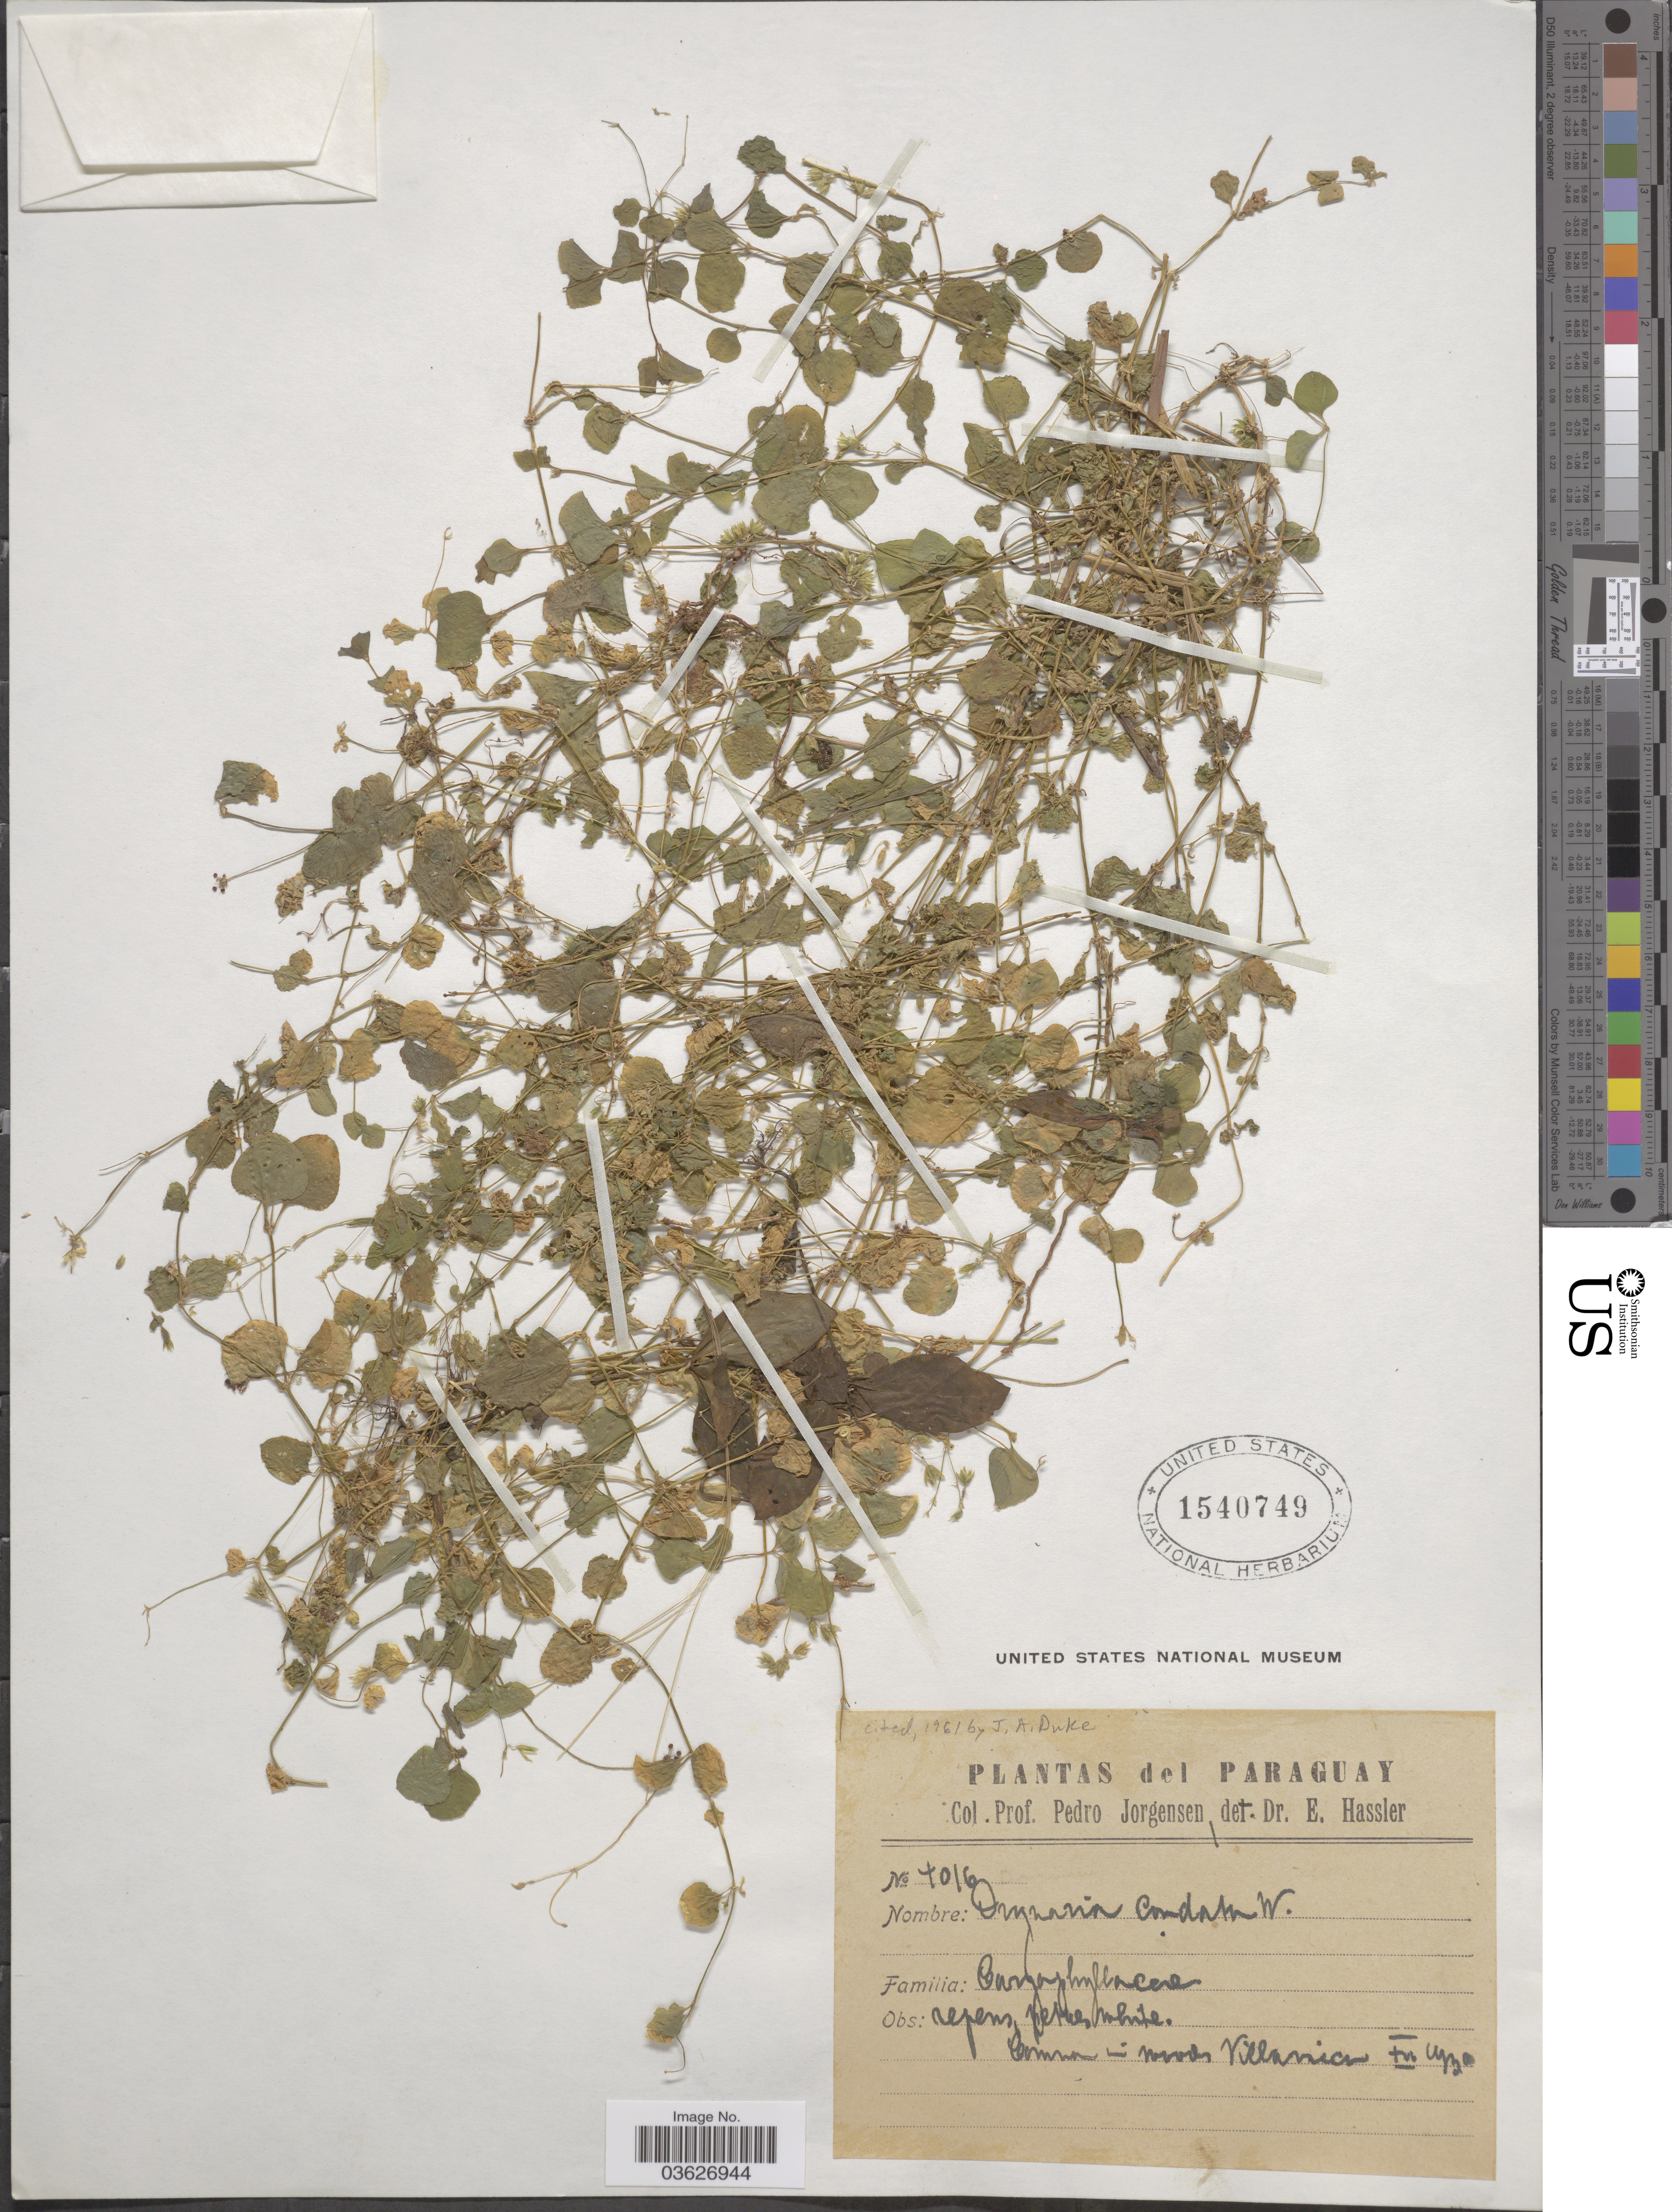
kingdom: Plantae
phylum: Tracheophyta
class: Magnoliopsida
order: Caryophyllales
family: Caryophyllaceae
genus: Drymaria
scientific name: Drymaria cordata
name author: (L.) Willd. ex Schult.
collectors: P. Jörgensen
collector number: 4016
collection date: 1930-12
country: Paraguay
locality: Commun in woods Villarrica.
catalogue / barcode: US 1540749